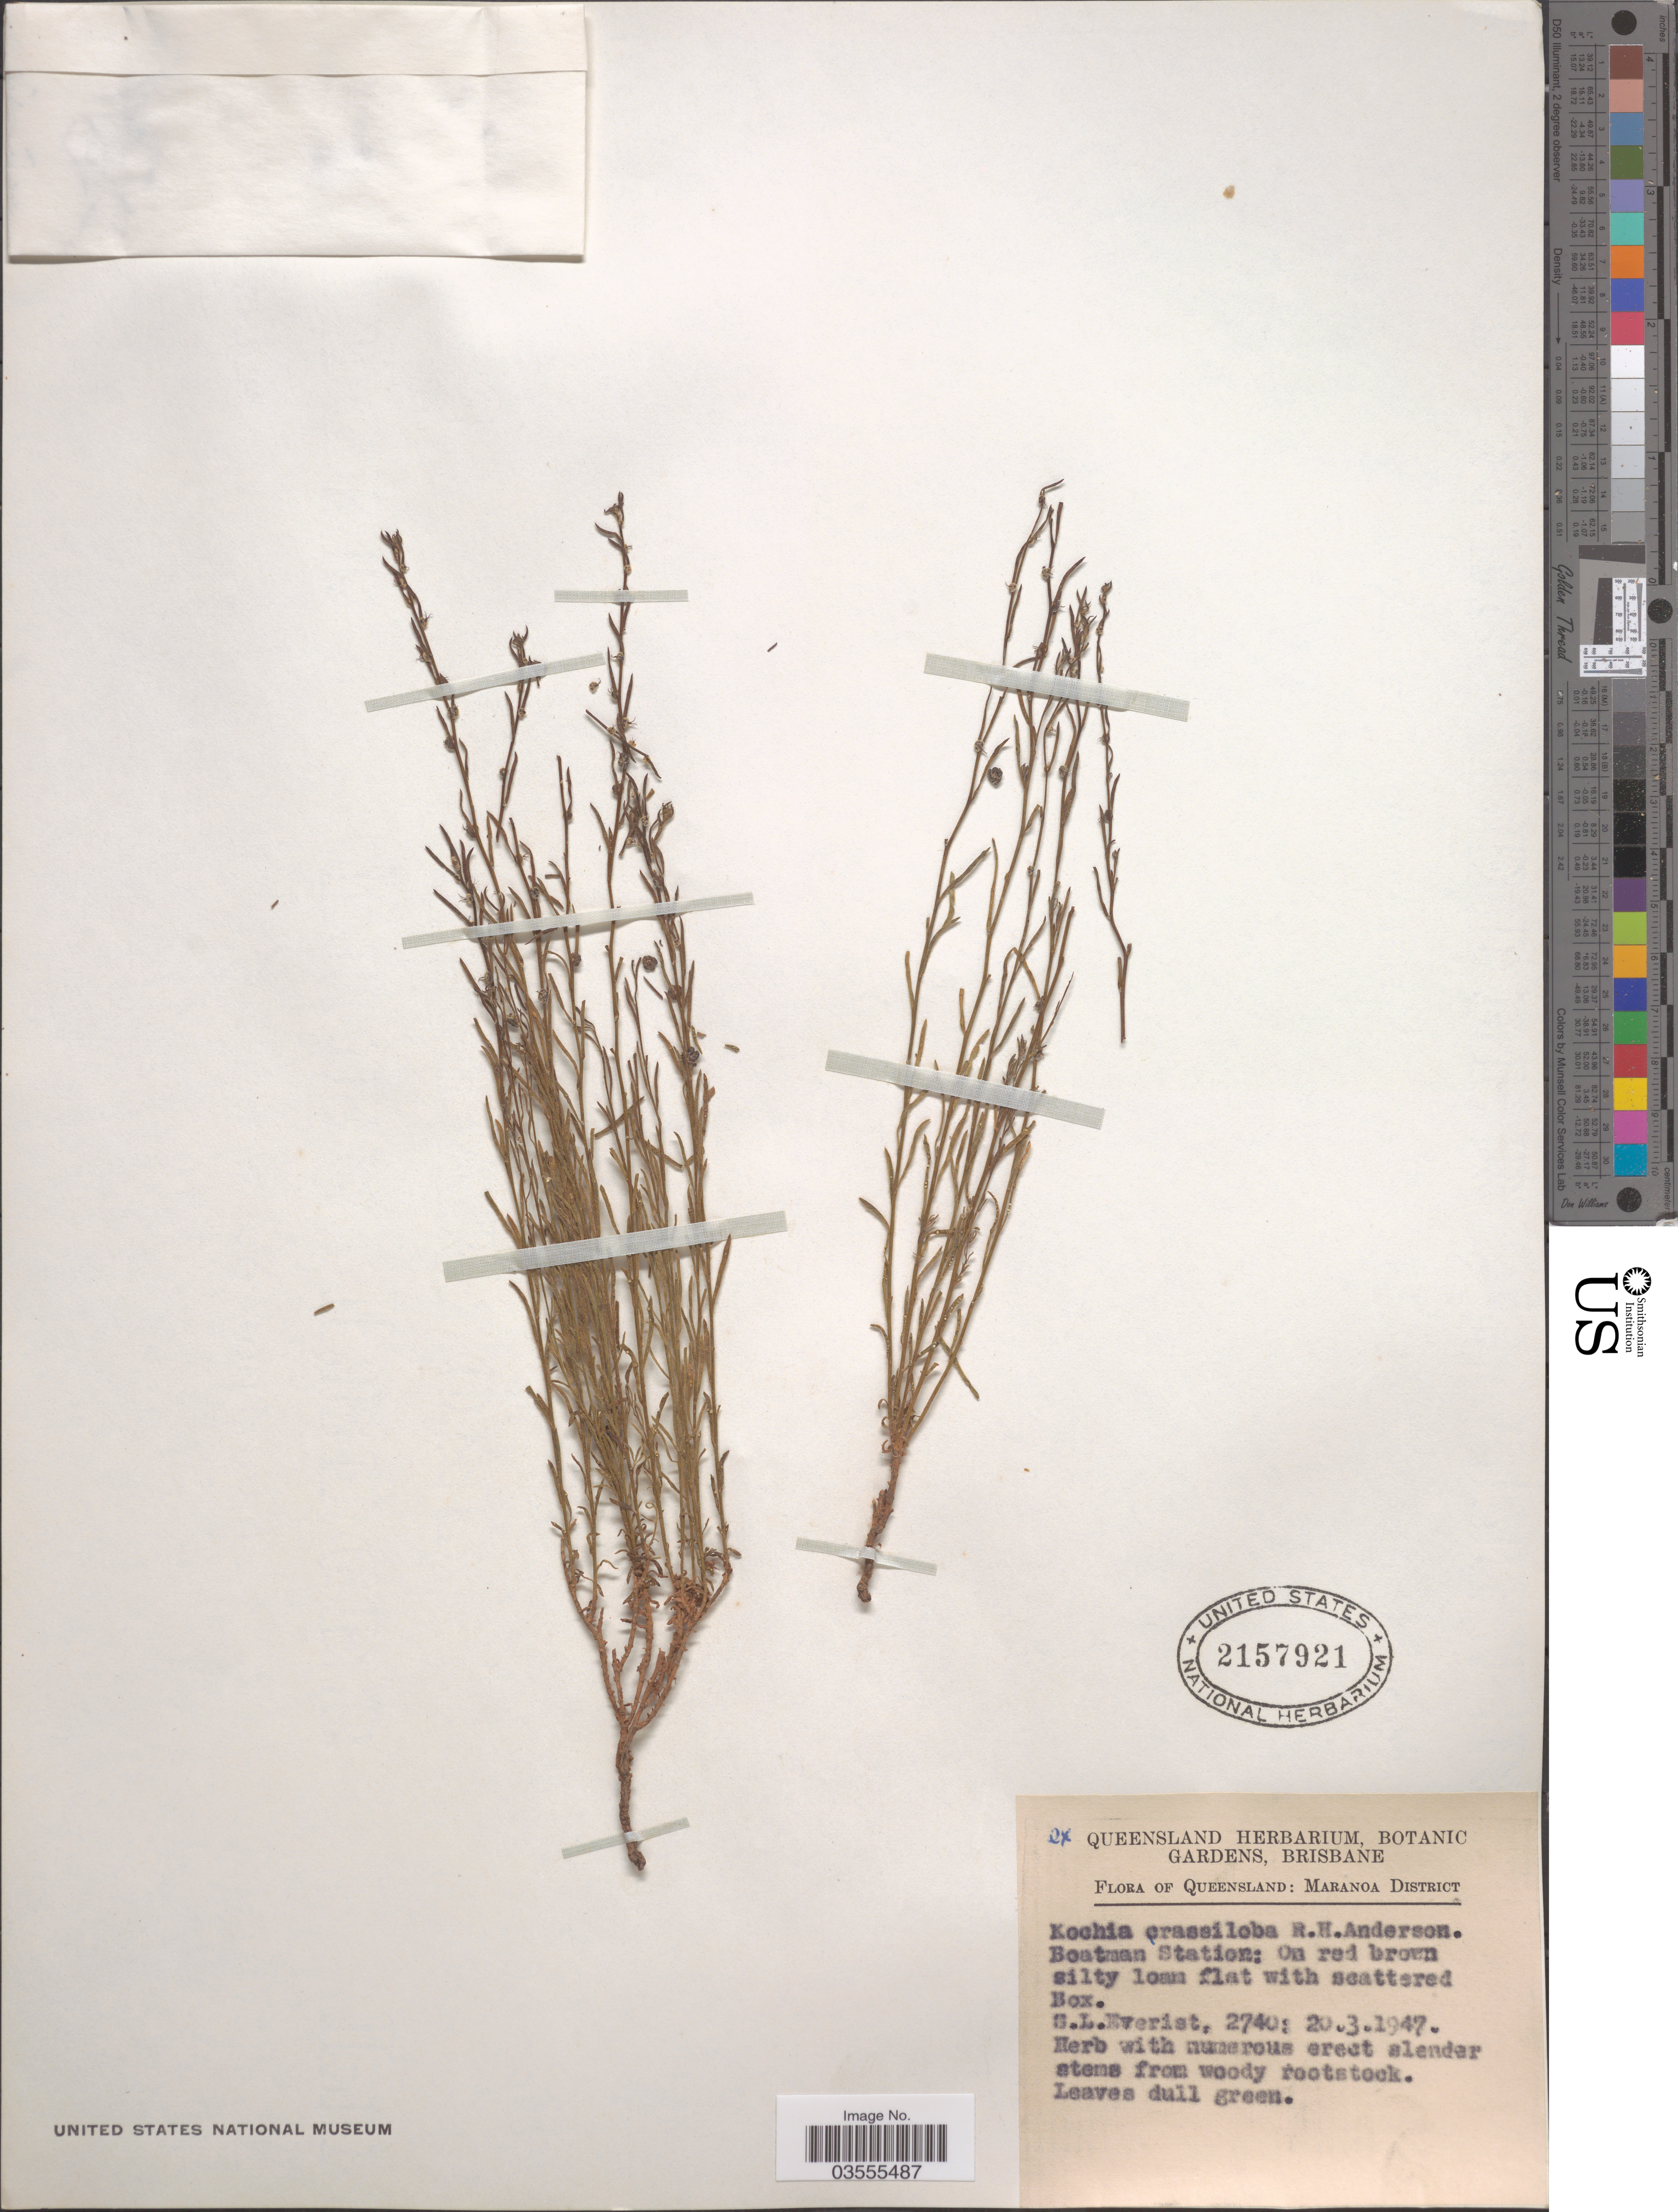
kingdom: Plantae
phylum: Tracheophyta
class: Magnoliopsida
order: Caryophyllales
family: Amaranthaceae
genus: Maireana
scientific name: Maireana enchylaenoides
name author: (F. Muell.) Paul G. Wilson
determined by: Wilson, Paul G.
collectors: S. Everist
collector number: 2740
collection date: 1947-03-20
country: Australia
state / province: Queensland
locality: Maranoa District. Boatman Station.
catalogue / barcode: US 2157921